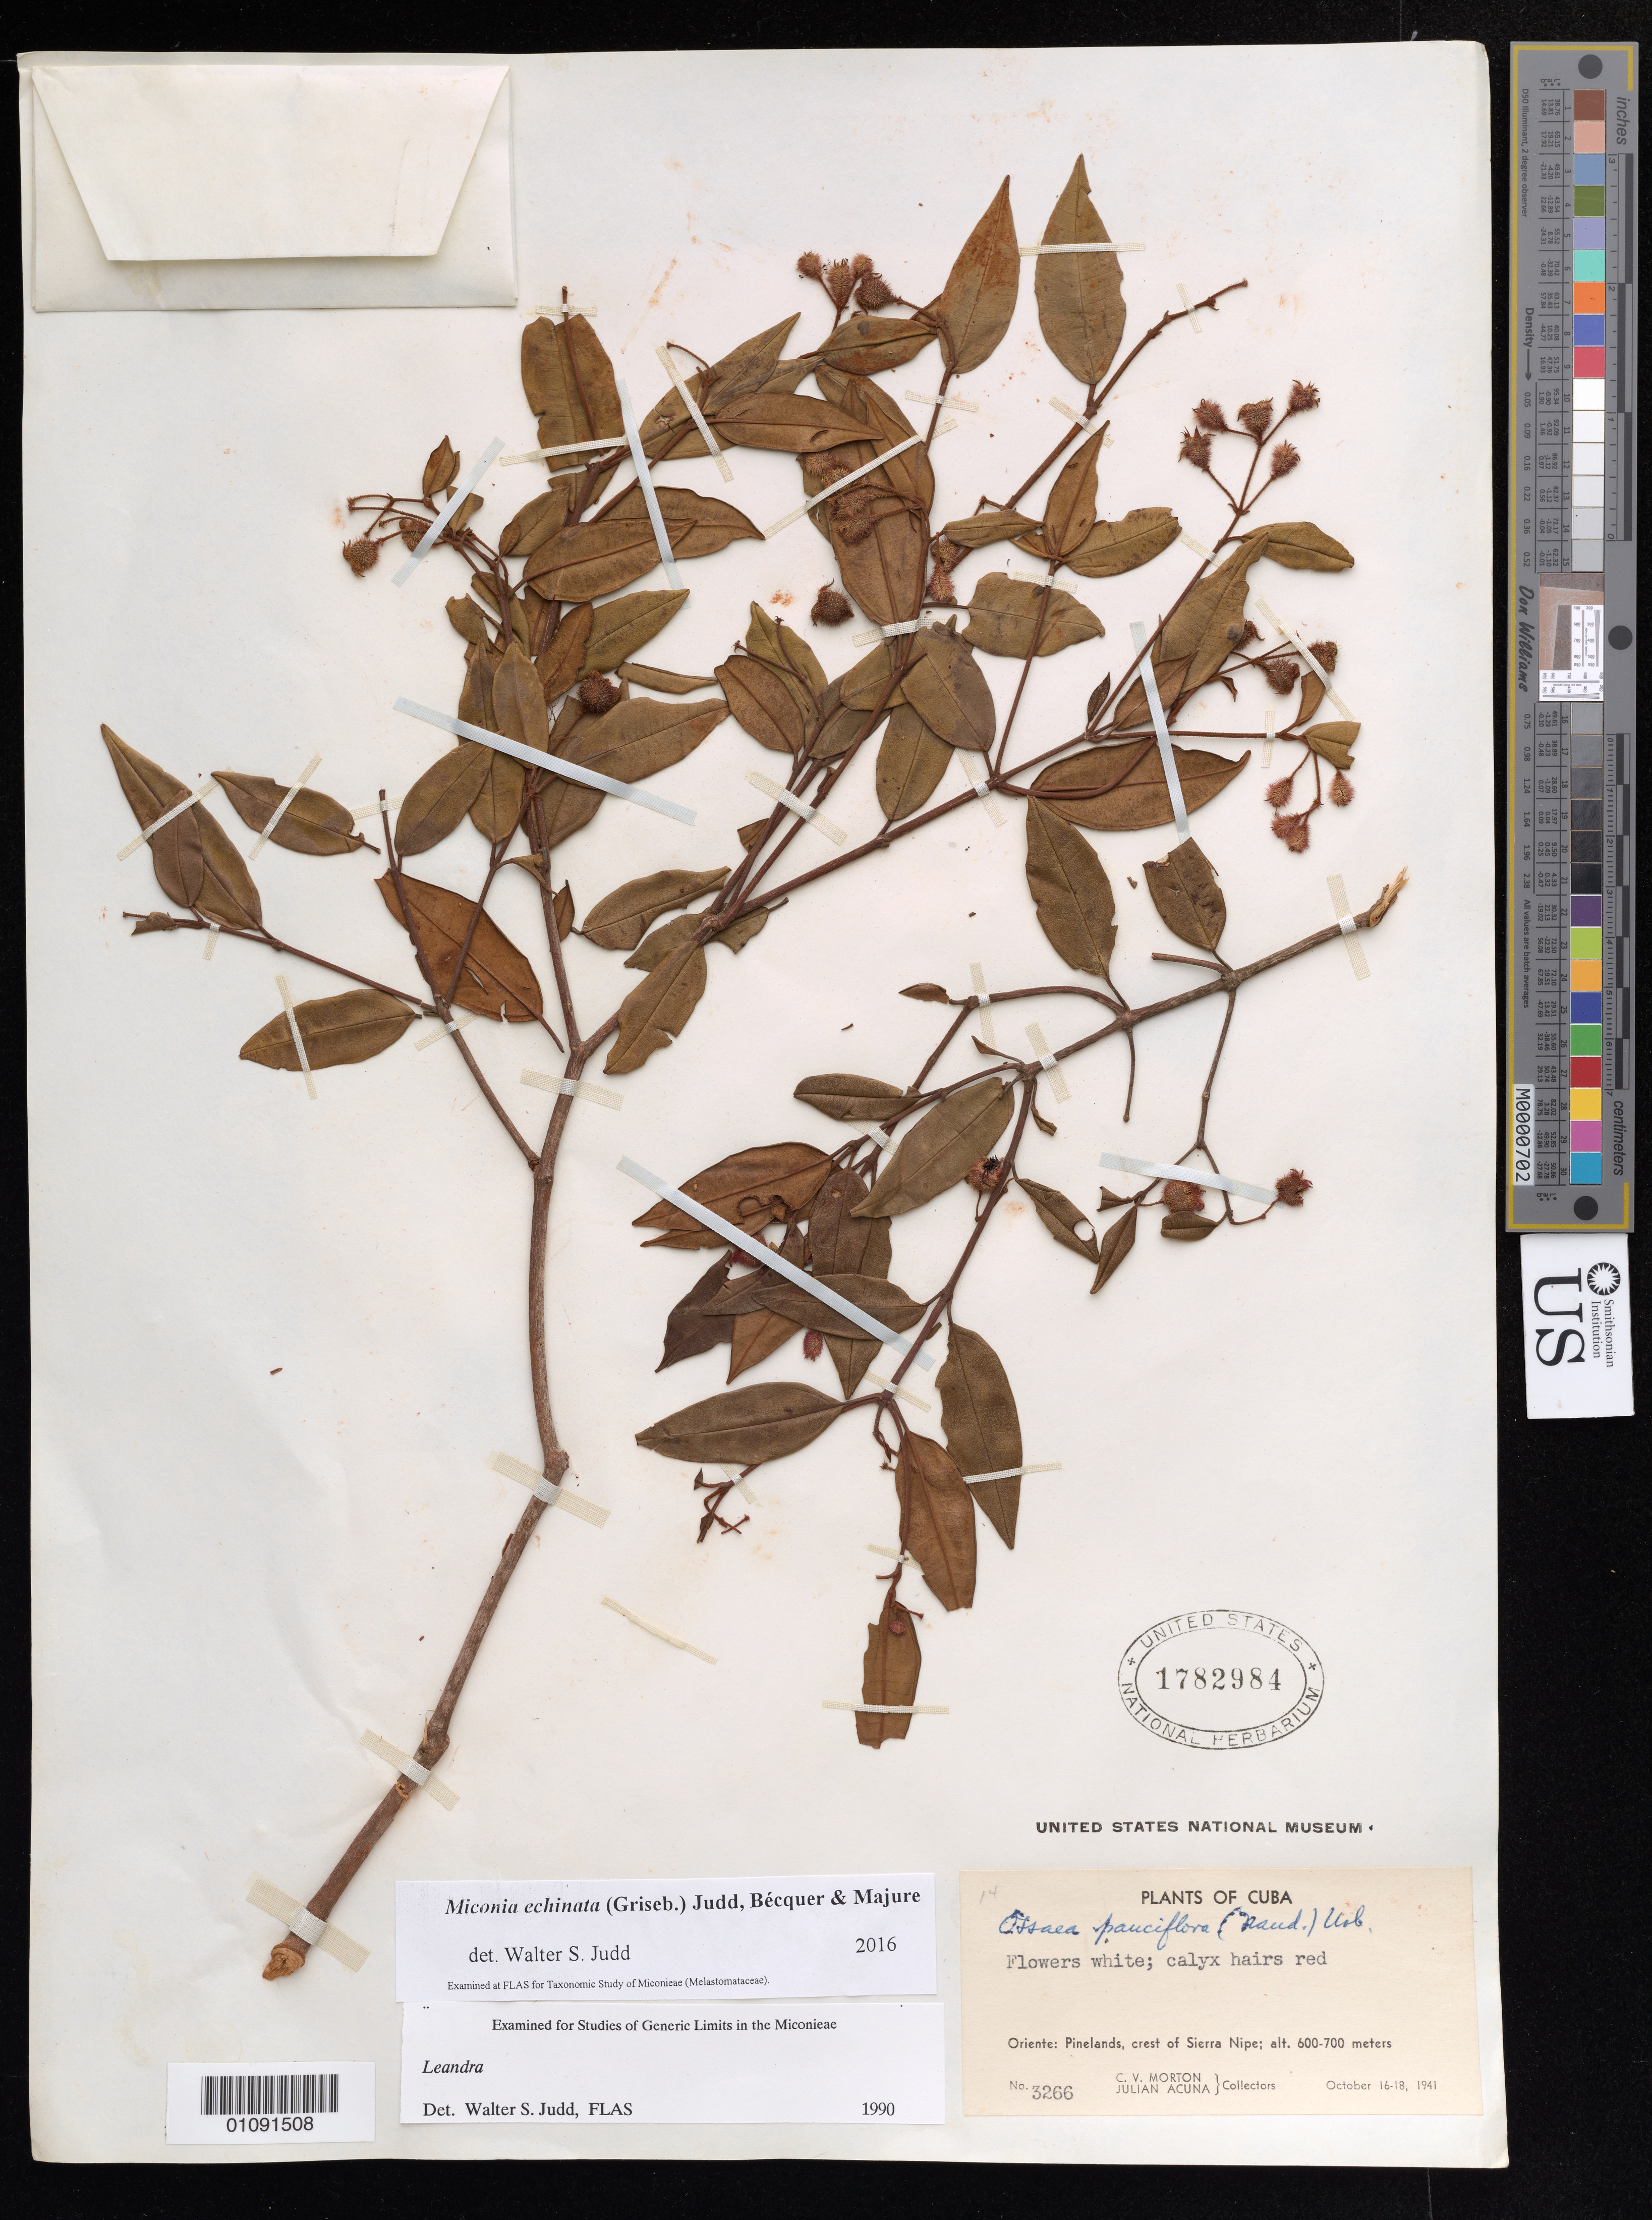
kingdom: Plantae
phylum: Tracheophyta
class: Magnoliopsida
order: Myrtales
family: Melastomataceae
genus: Miconia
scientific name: Miconia echinata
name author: (Griseb.) Judd et al.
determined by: Judd, Walter S.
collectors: C. V. Morton & J. Acuña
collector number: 3266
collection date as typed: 16 Oct 1941 to 18 Oct 1941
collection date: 1941-10-16/1941-10-18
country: Cuba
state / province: Holguín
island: Cuba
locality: Pinelands, crest of Sierra Nipe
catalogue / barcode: US 1782984